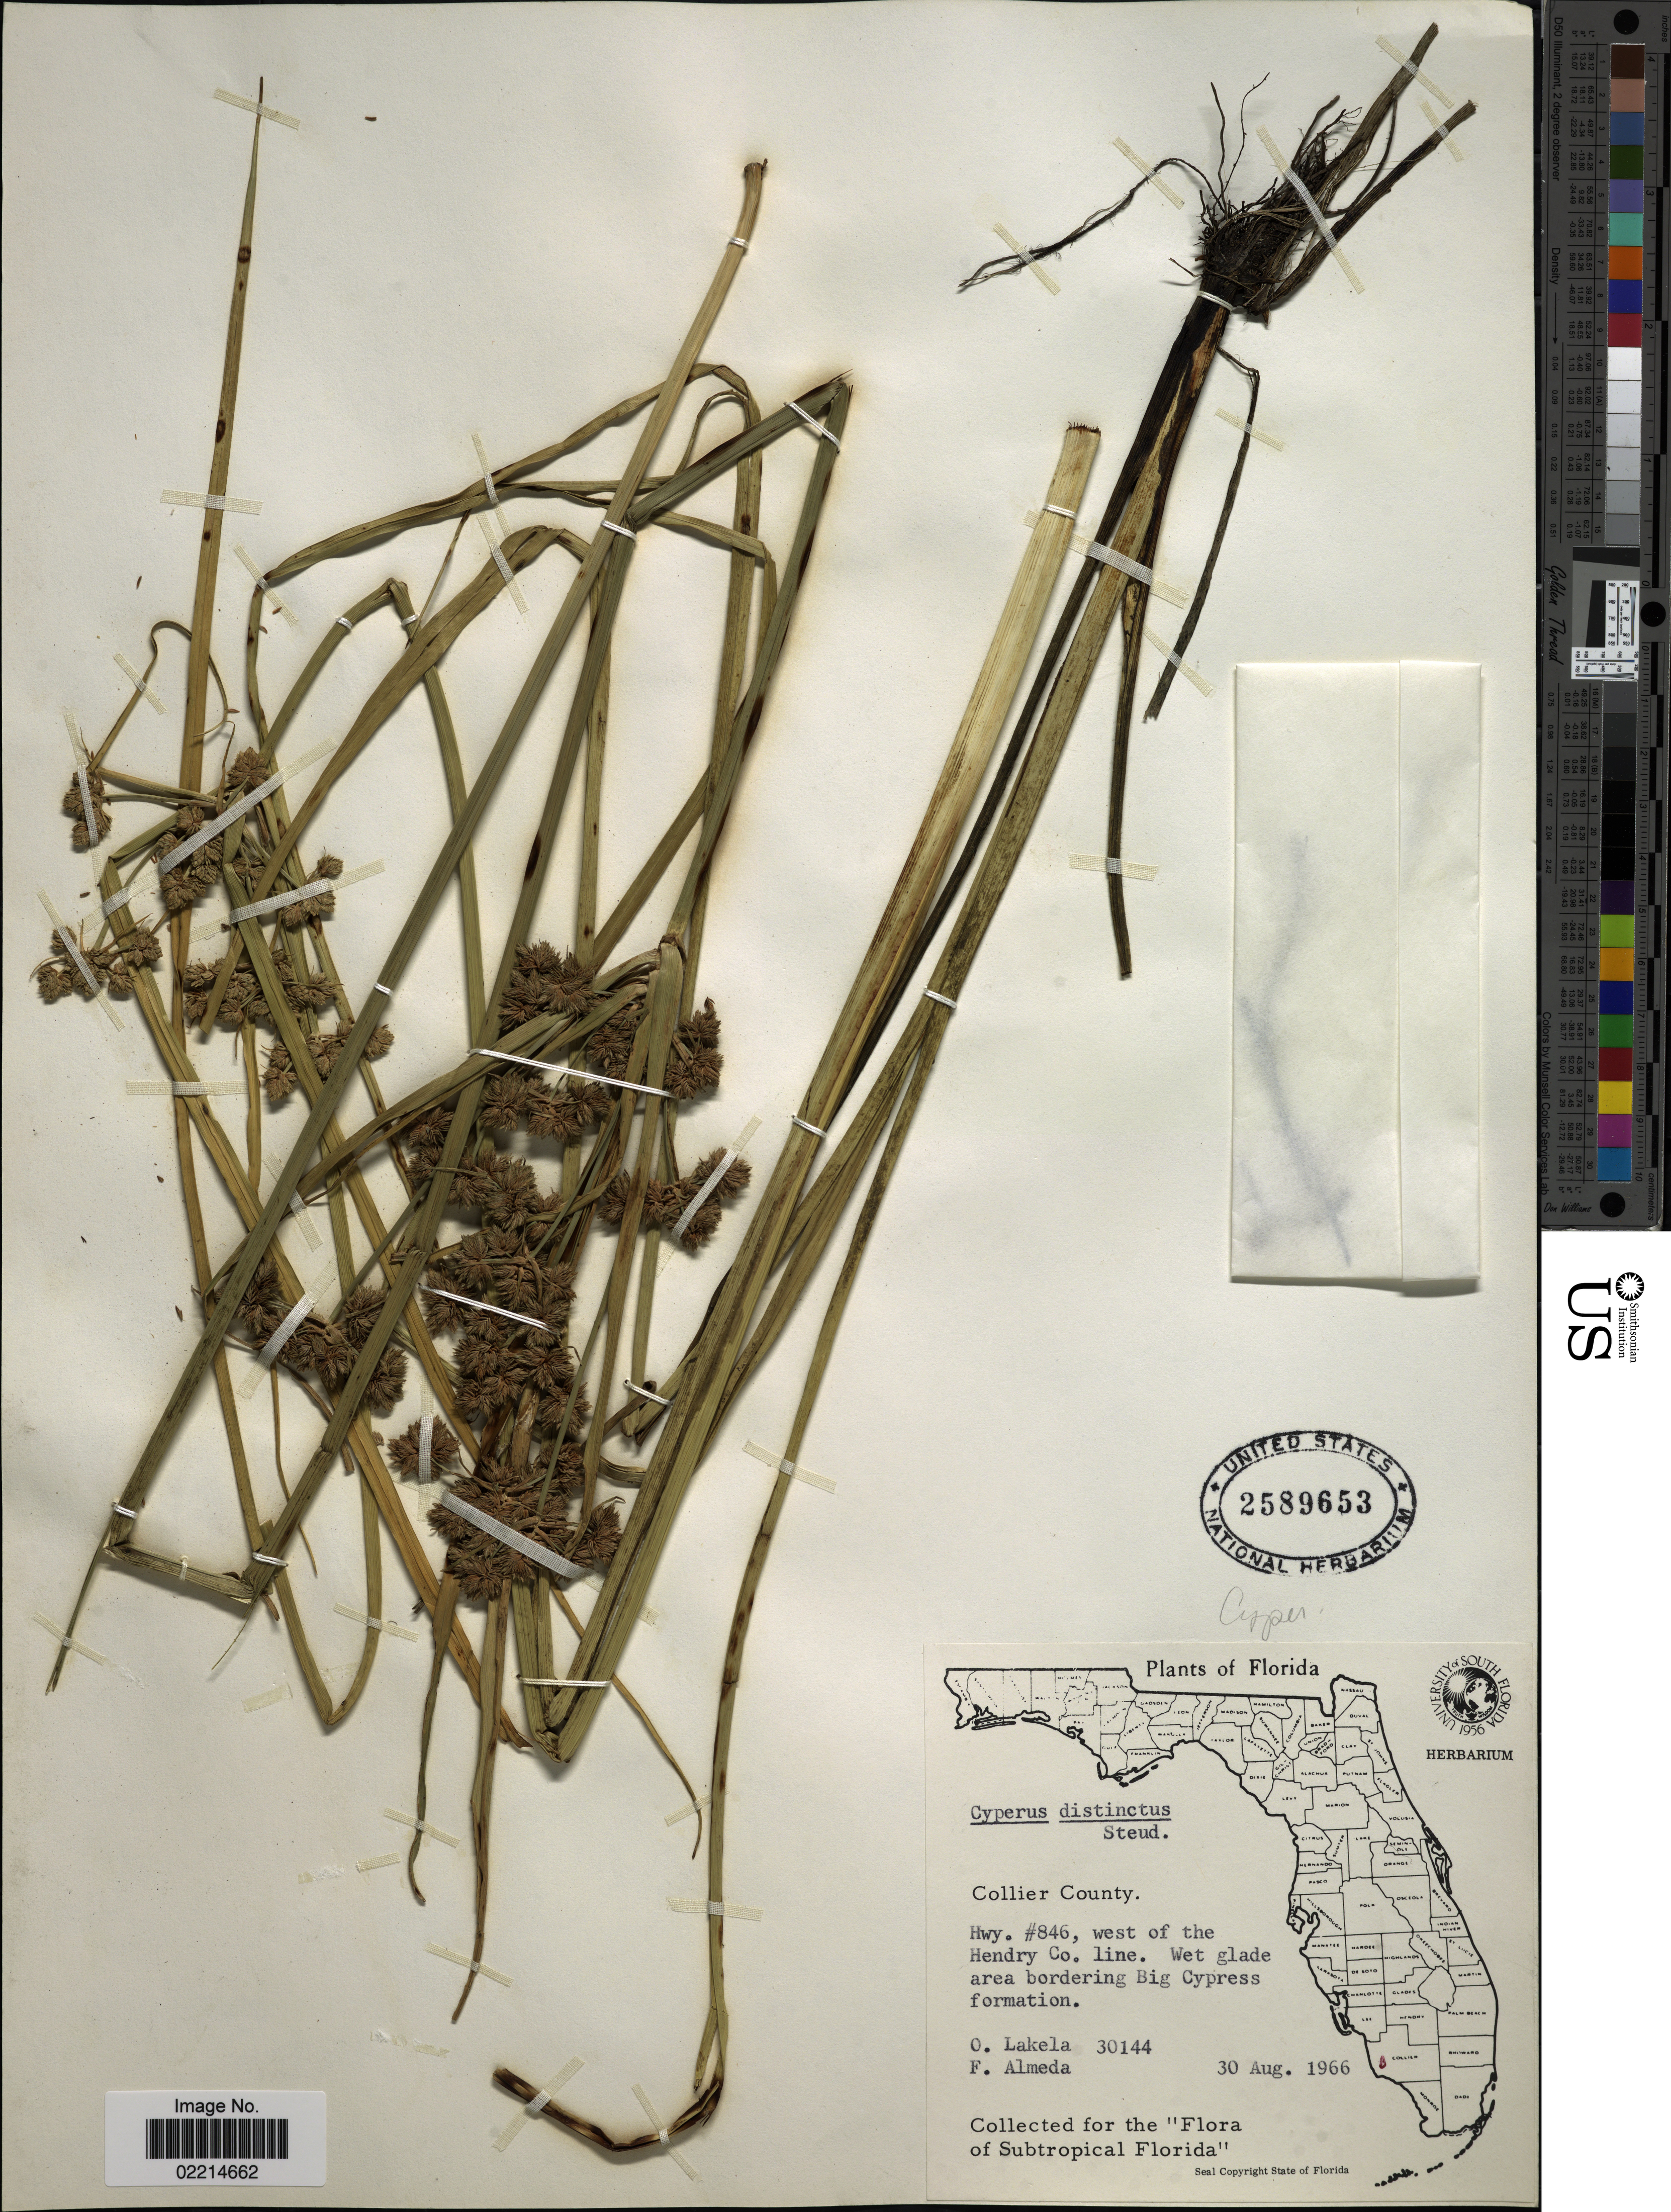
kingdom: Plantae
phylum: Tracheophyta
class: Liliopsida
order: Poales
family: Cyperaceae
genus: Cyperus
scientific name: Cyperus distinctus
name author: Steud.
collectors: O. Lakela & F. Almeda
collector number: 30144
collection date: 1966-08-30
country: United States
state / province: Florida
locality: Collier County. Hwy. #846, west of the Hendry Co. line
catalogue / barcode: US 2589653